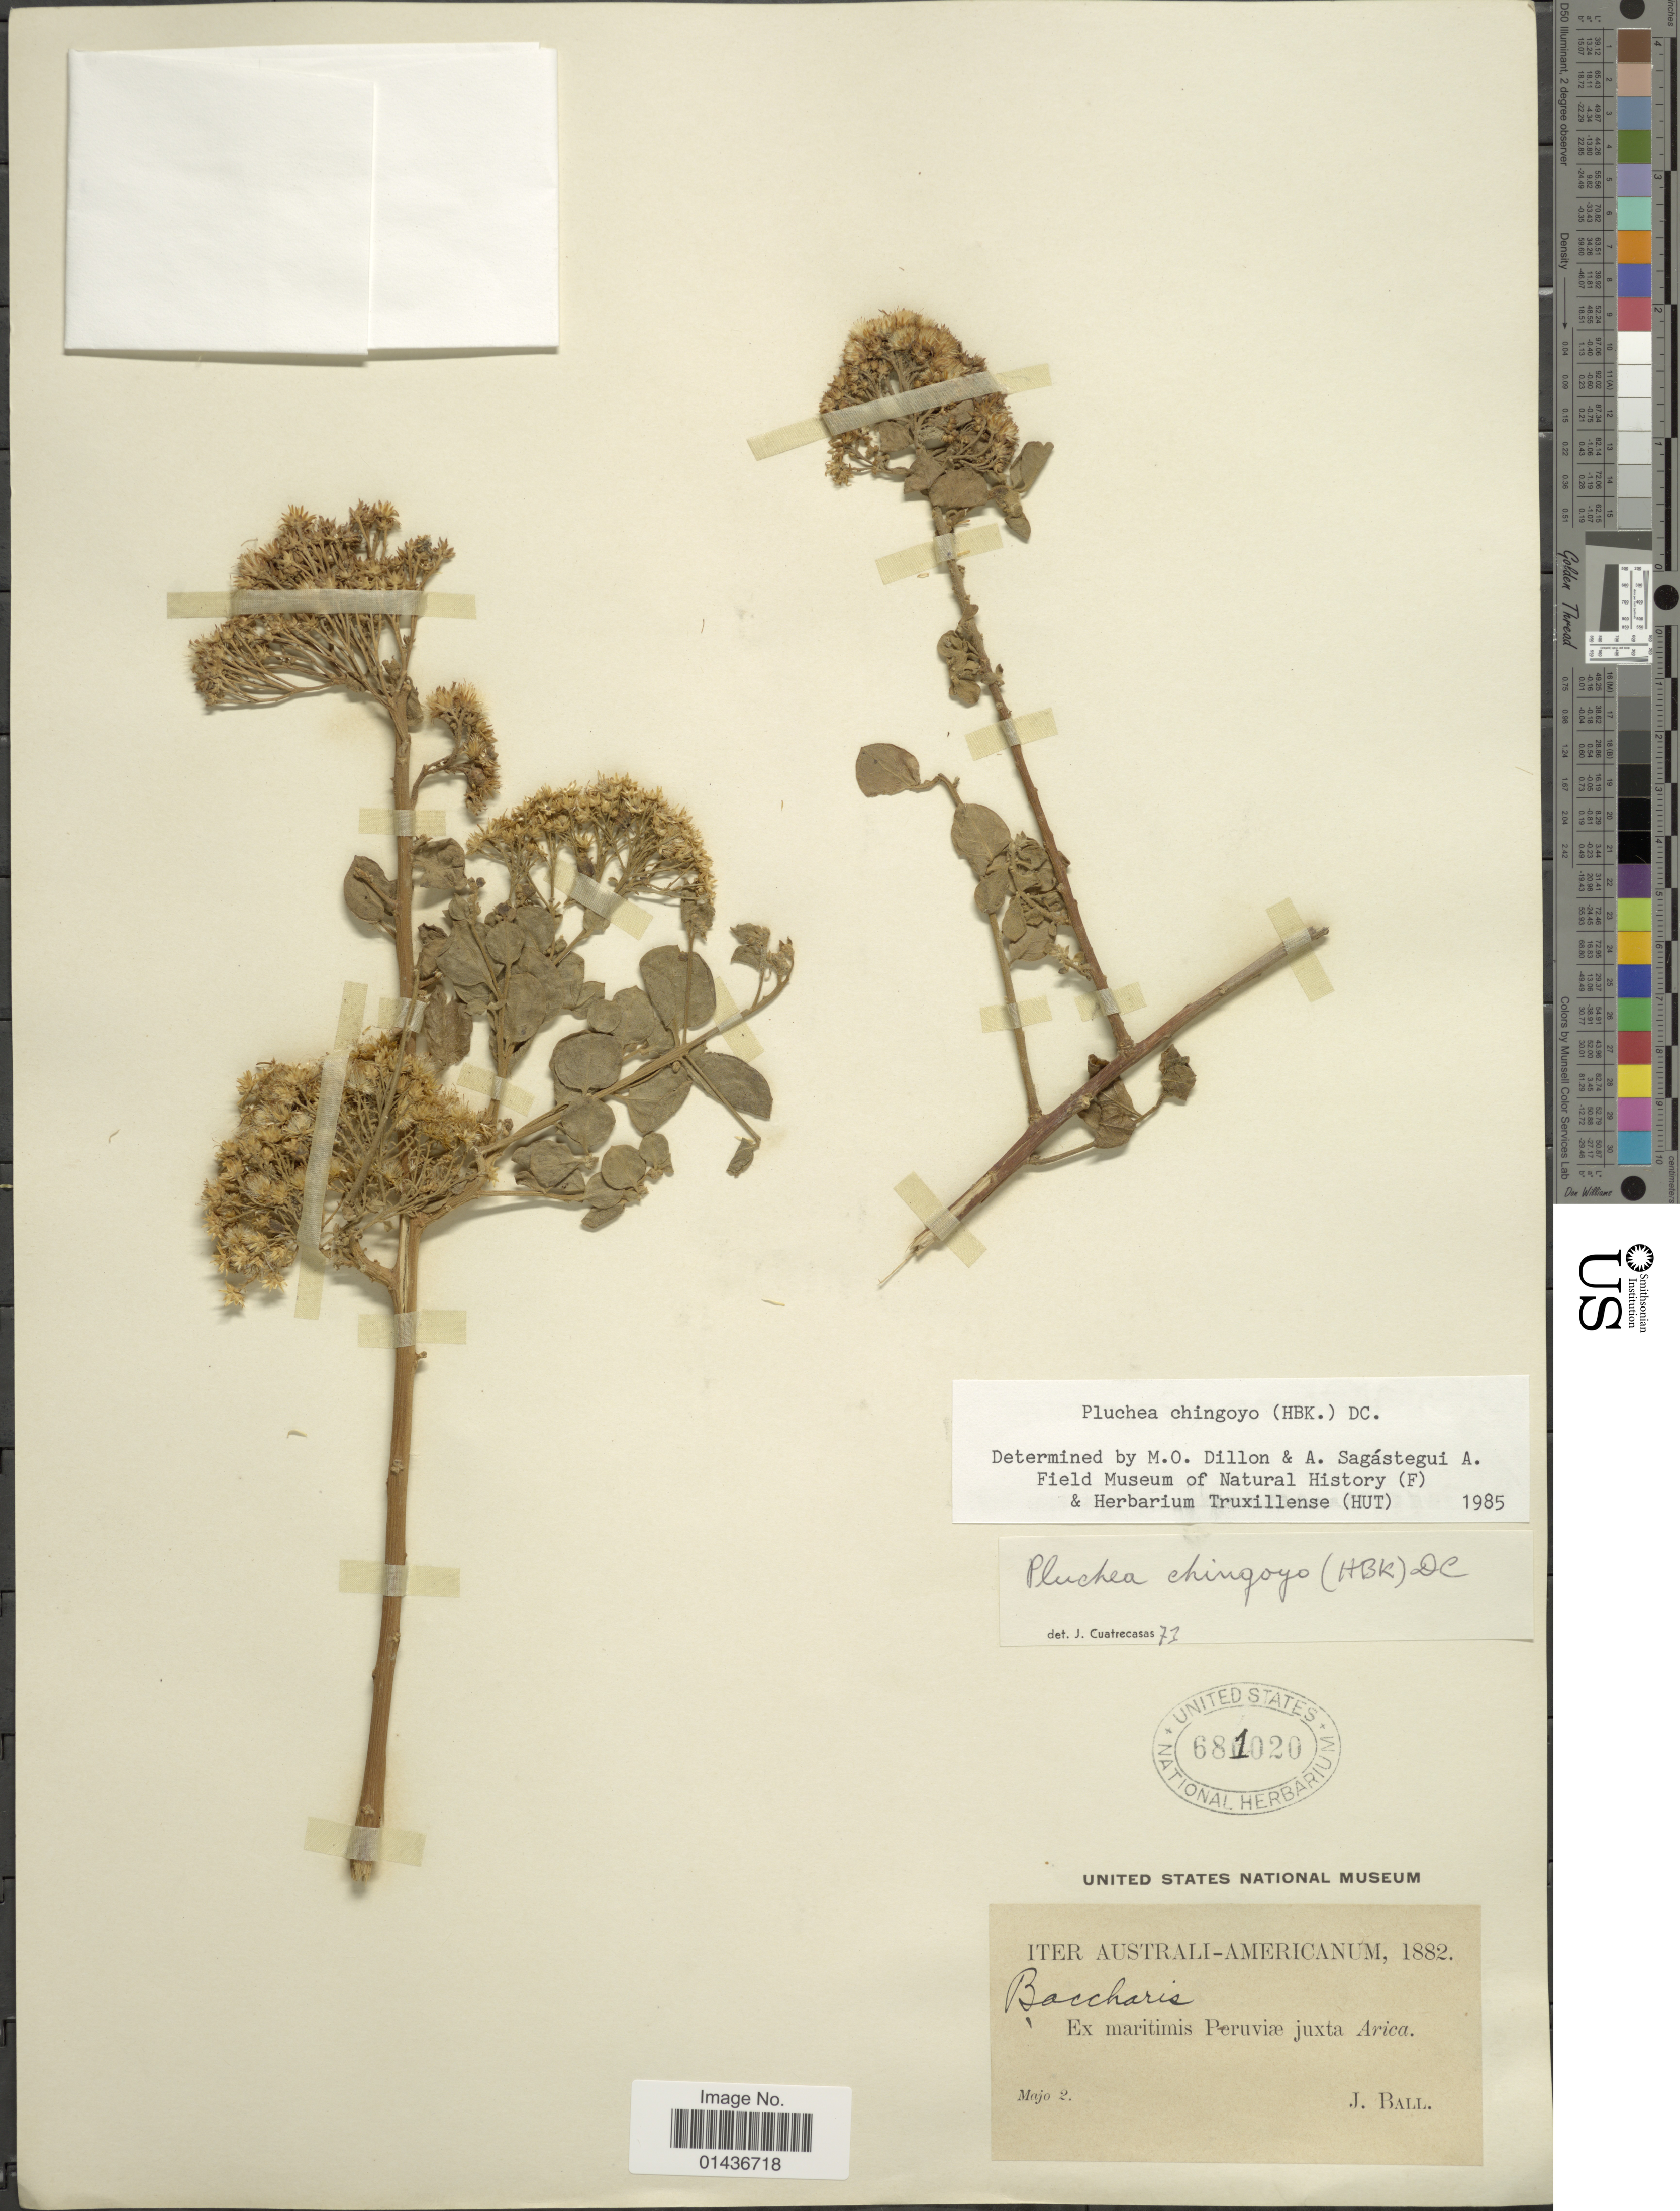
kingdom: Plantae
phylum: Tracheophyta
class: Magnoliopsida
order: Asterales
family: Asteraceae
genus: Pluchea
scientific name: Pluchea chingoyo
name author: DC.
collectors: J. Ball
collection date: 1882-05-02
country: Peru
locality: Iter Australi-Americanum, Ex maritimis Peruviae juxta Arica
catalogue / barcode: US 681020